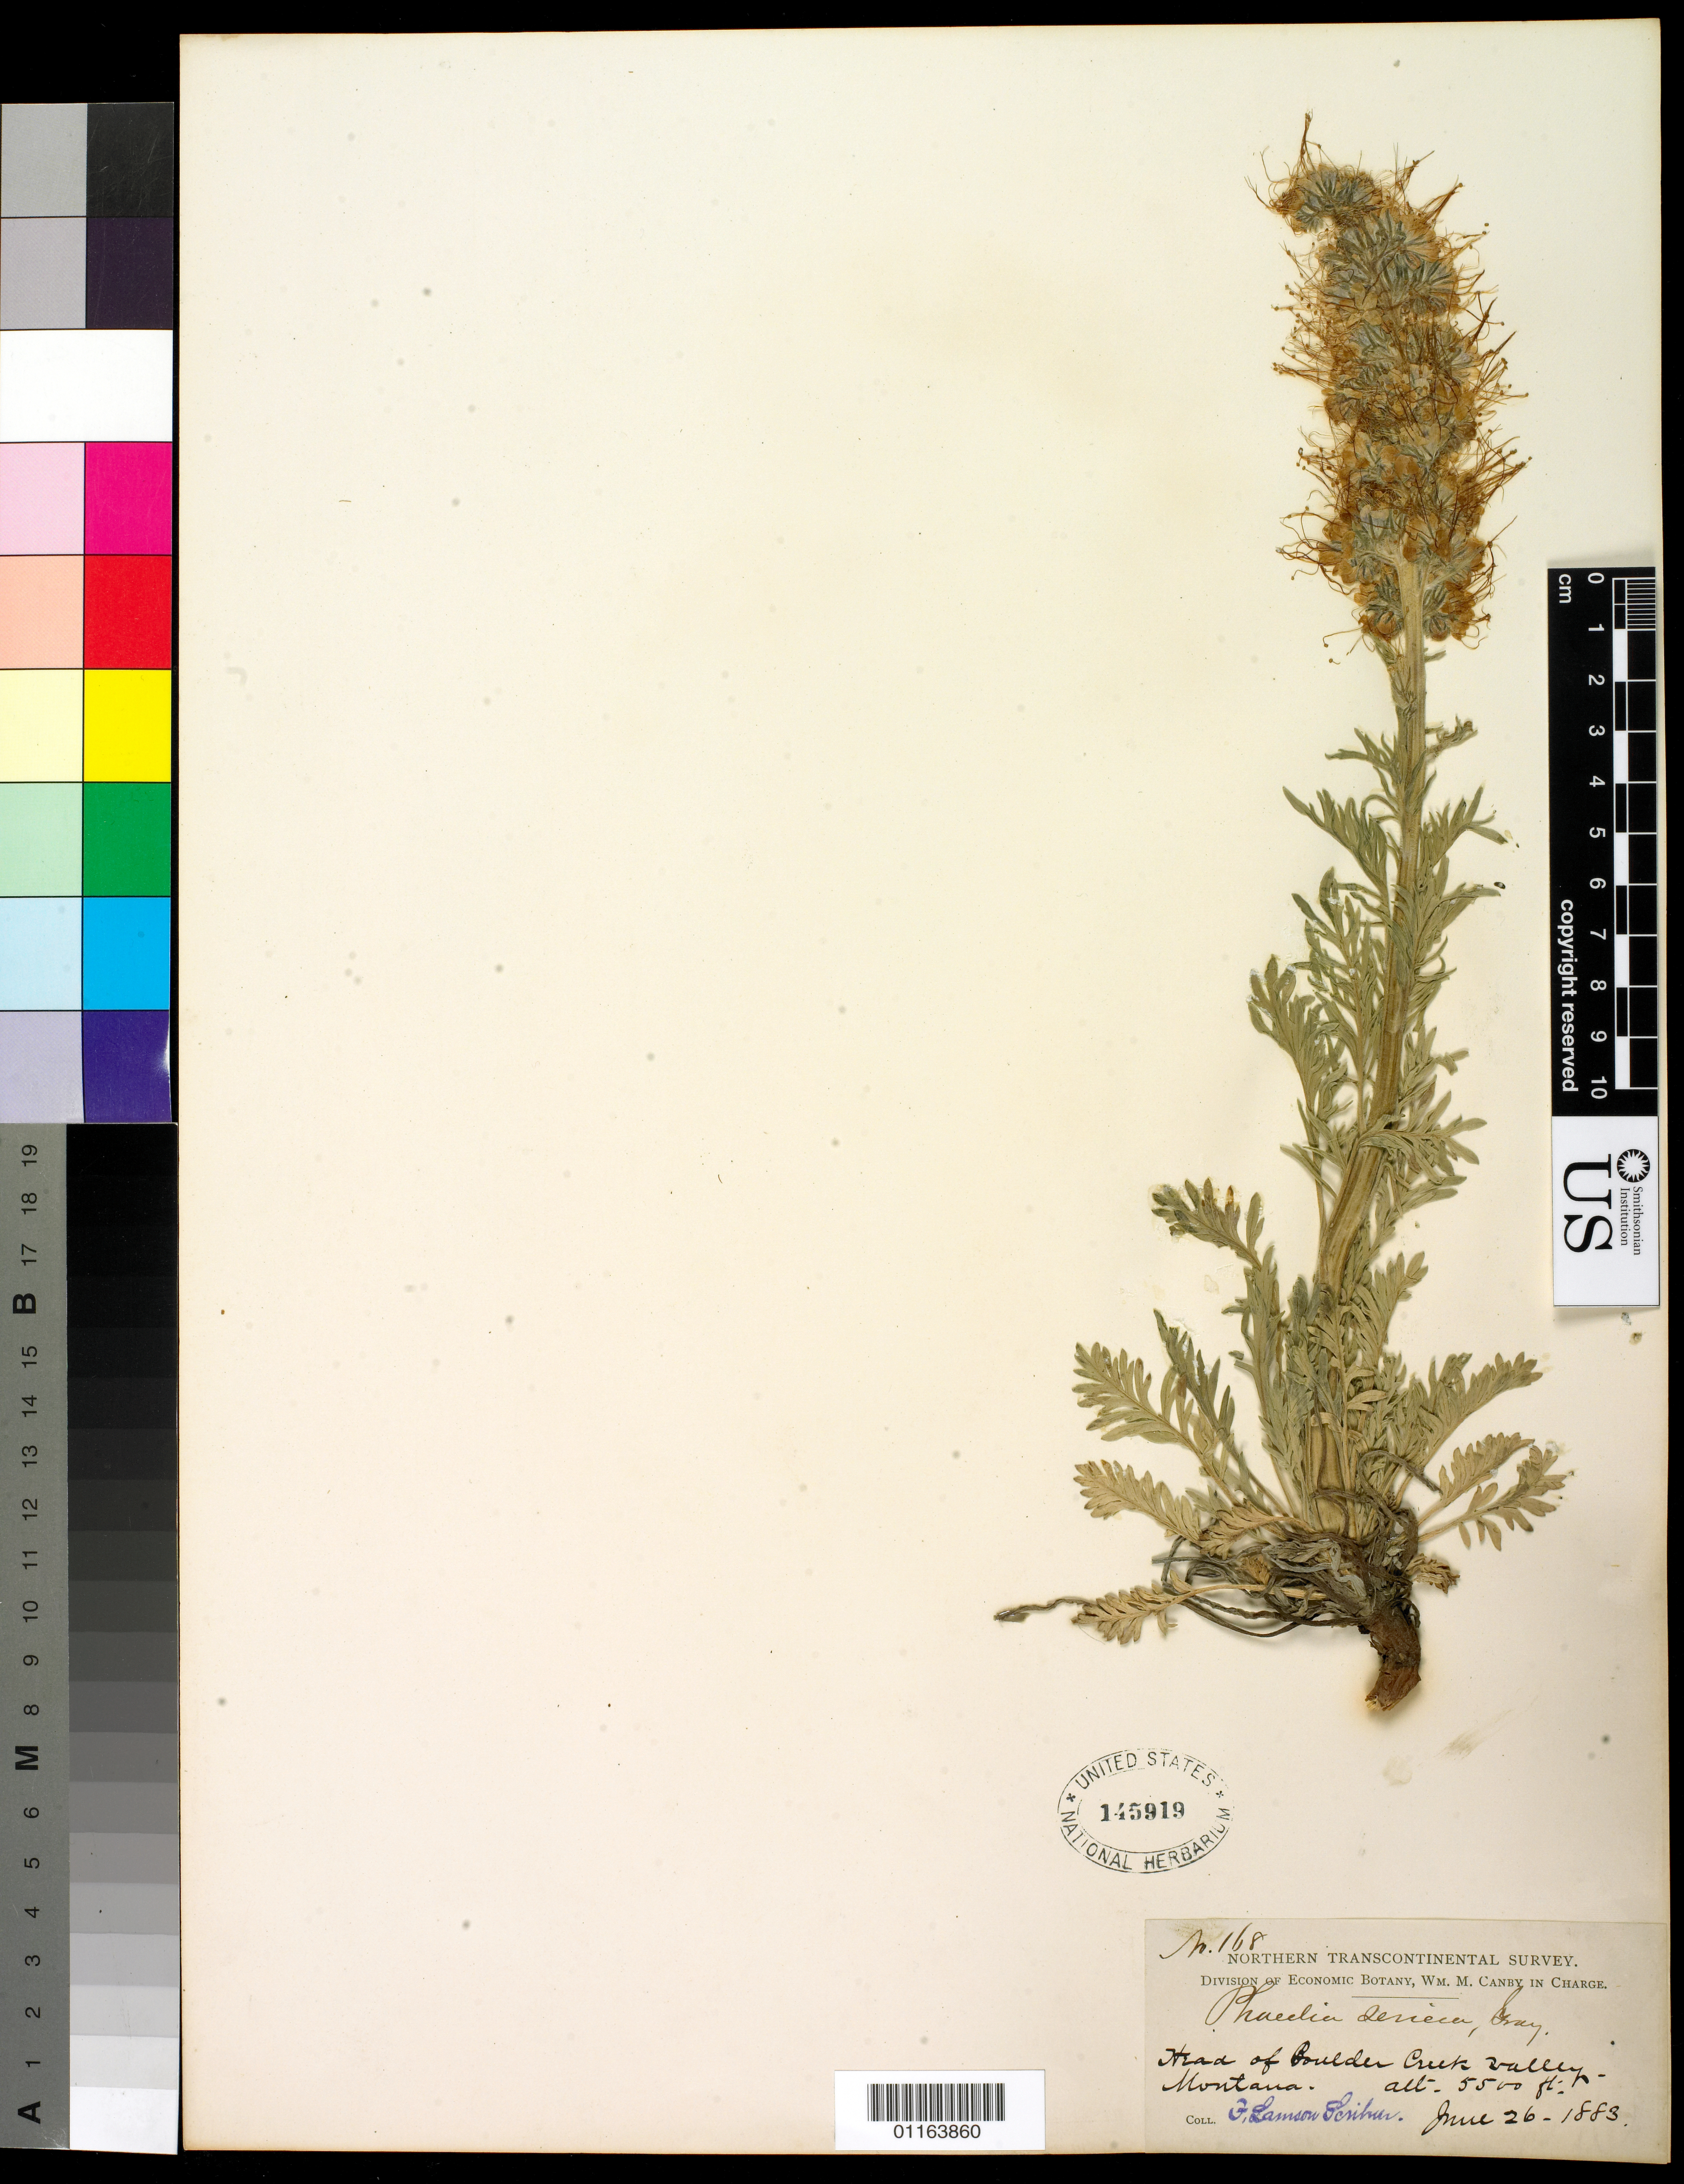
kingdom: Plantae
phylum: Tracheophyta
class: Magnoliopsida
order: Boraginales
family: Hydrophyllaceae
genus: Phacelia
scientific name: Phacelia sericea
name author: (Graham) A. Gray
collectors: F. L. Scribner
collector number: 168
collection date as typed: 26 Jun 1883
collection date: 1883-06-26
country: United States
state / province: Montana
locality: Head of Boulder Creek Valley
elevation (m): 1676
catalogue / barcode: US 145919